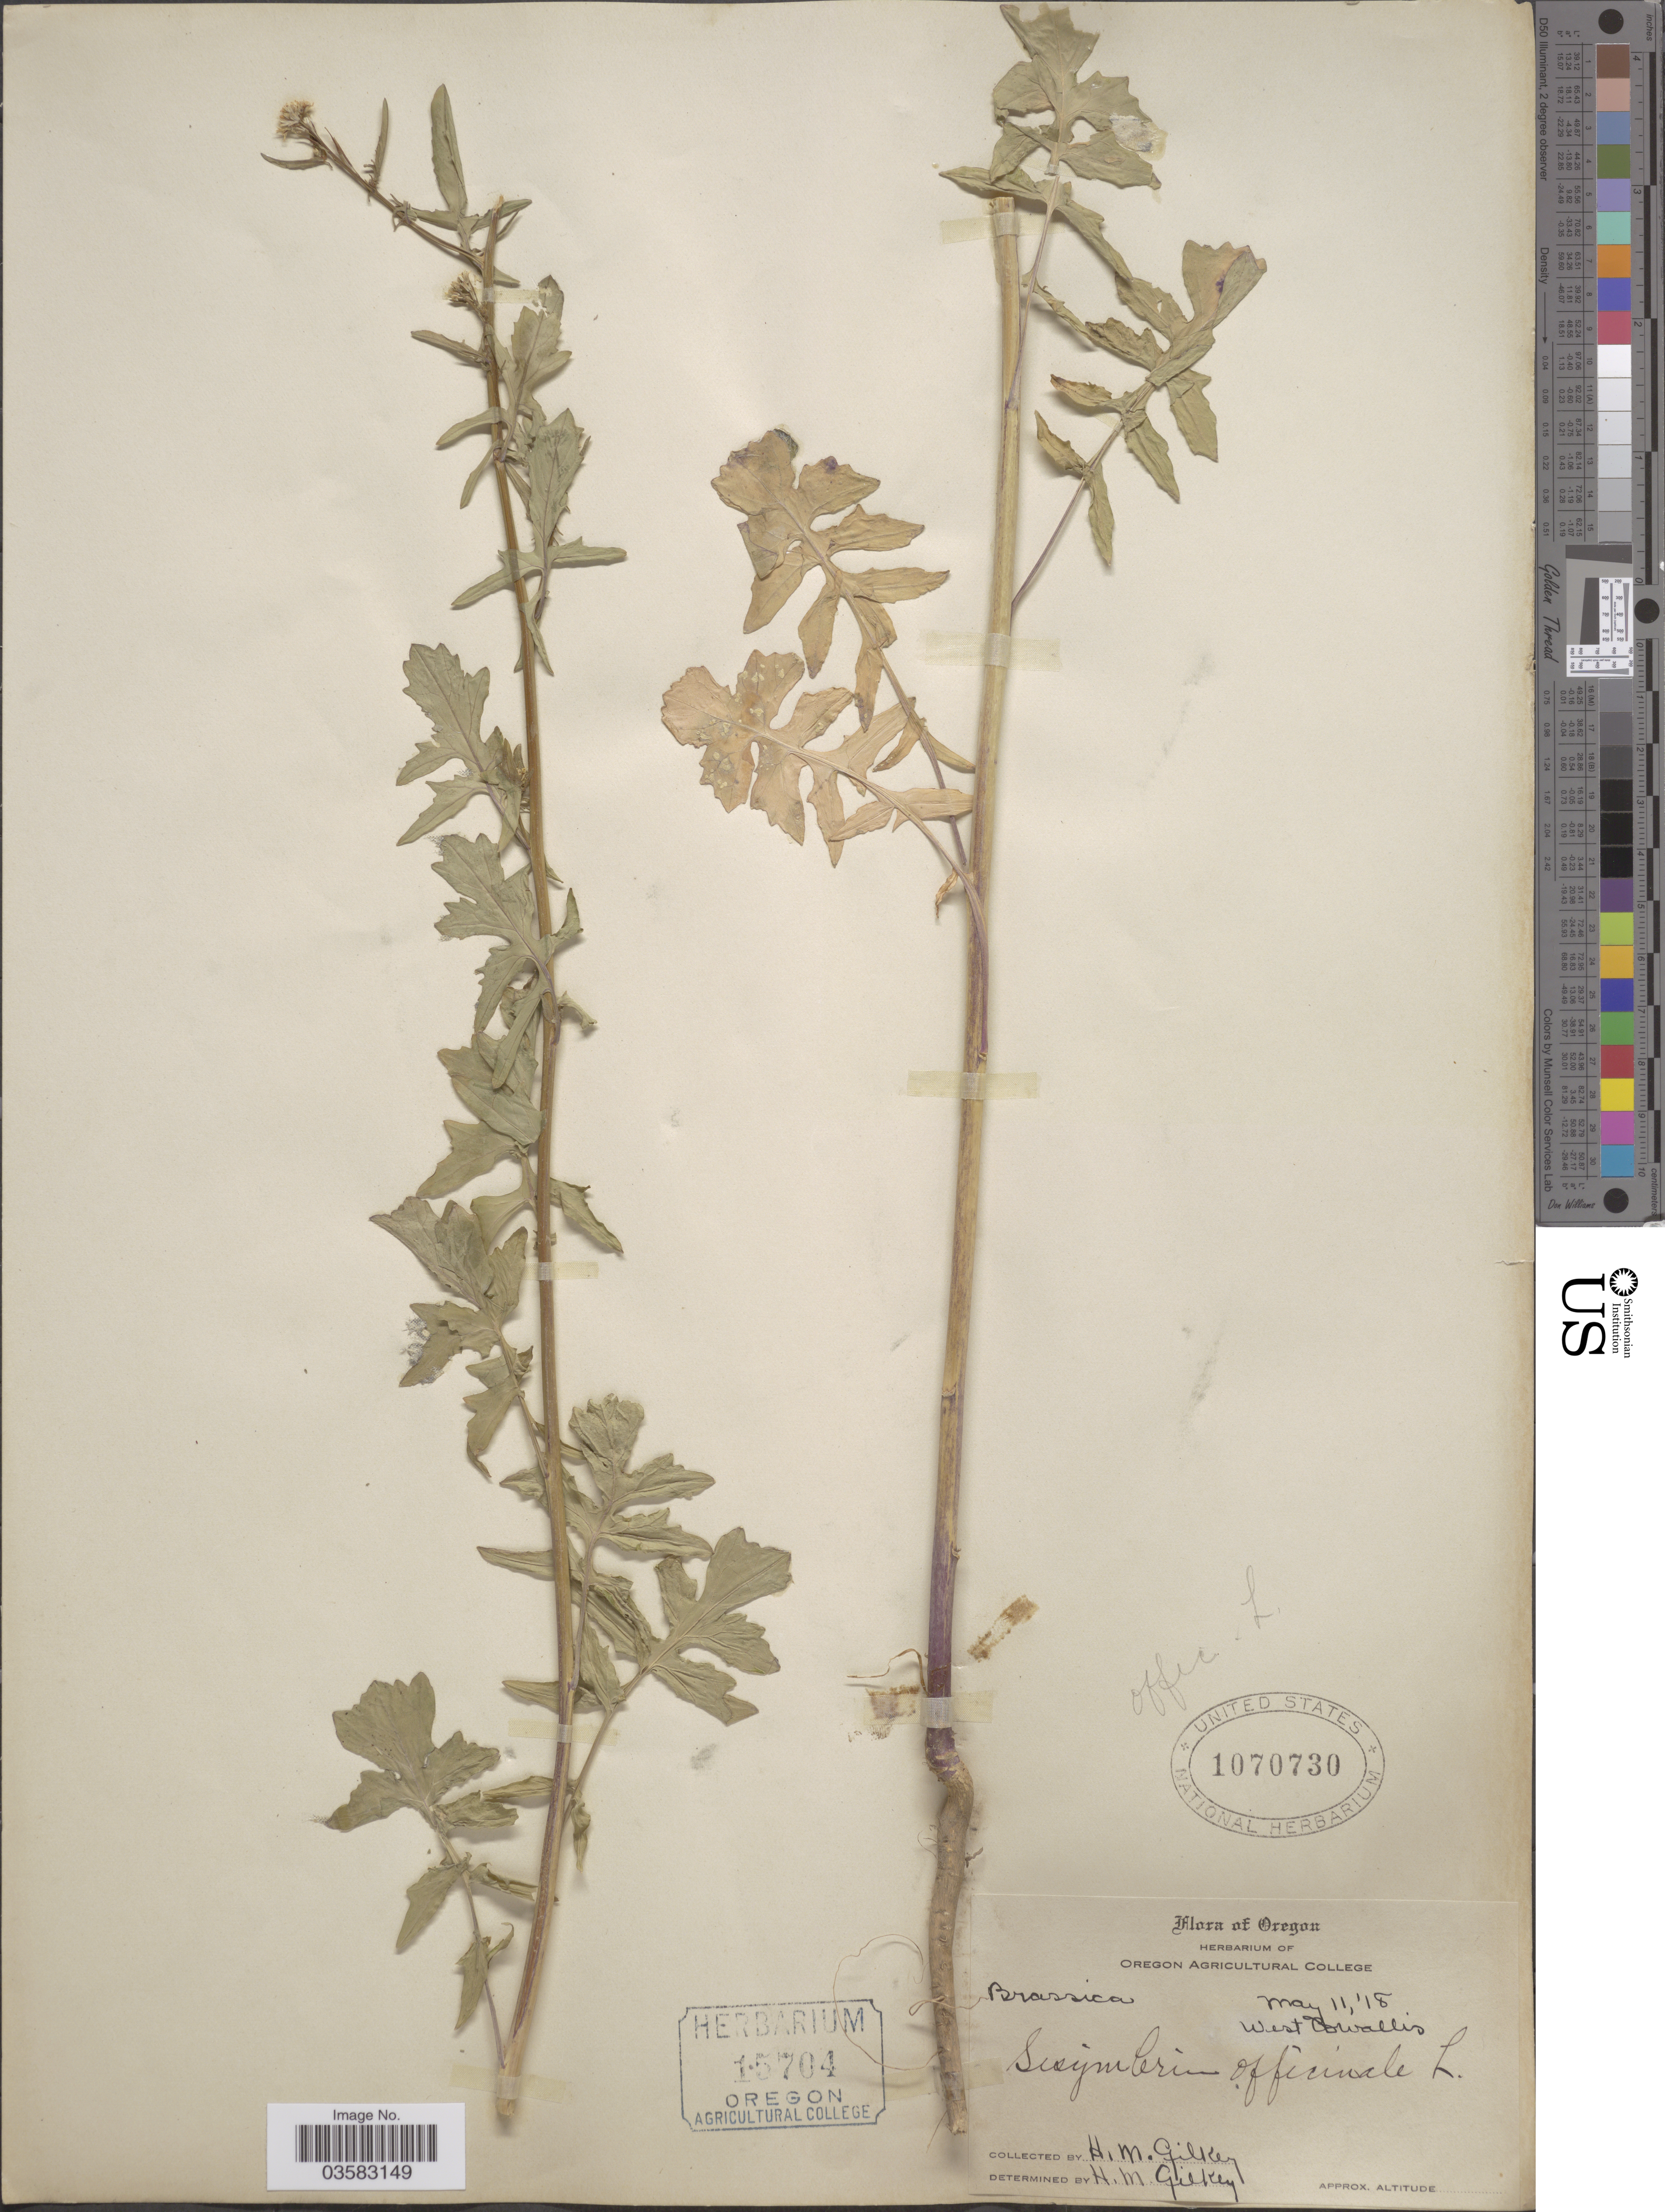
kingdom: Plantae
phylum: Tracheophyta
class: Magnoliopsida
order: Brassicales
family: Brassicaceae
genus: Sisymbrium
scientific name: Sisymbrium officinale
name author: (L.) Scop.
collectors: H. Gilkey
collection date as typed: Transcribed d/m/y: 11/5/18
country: United States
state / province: Oregon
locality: West Corvallis.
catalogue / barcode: US 1070730